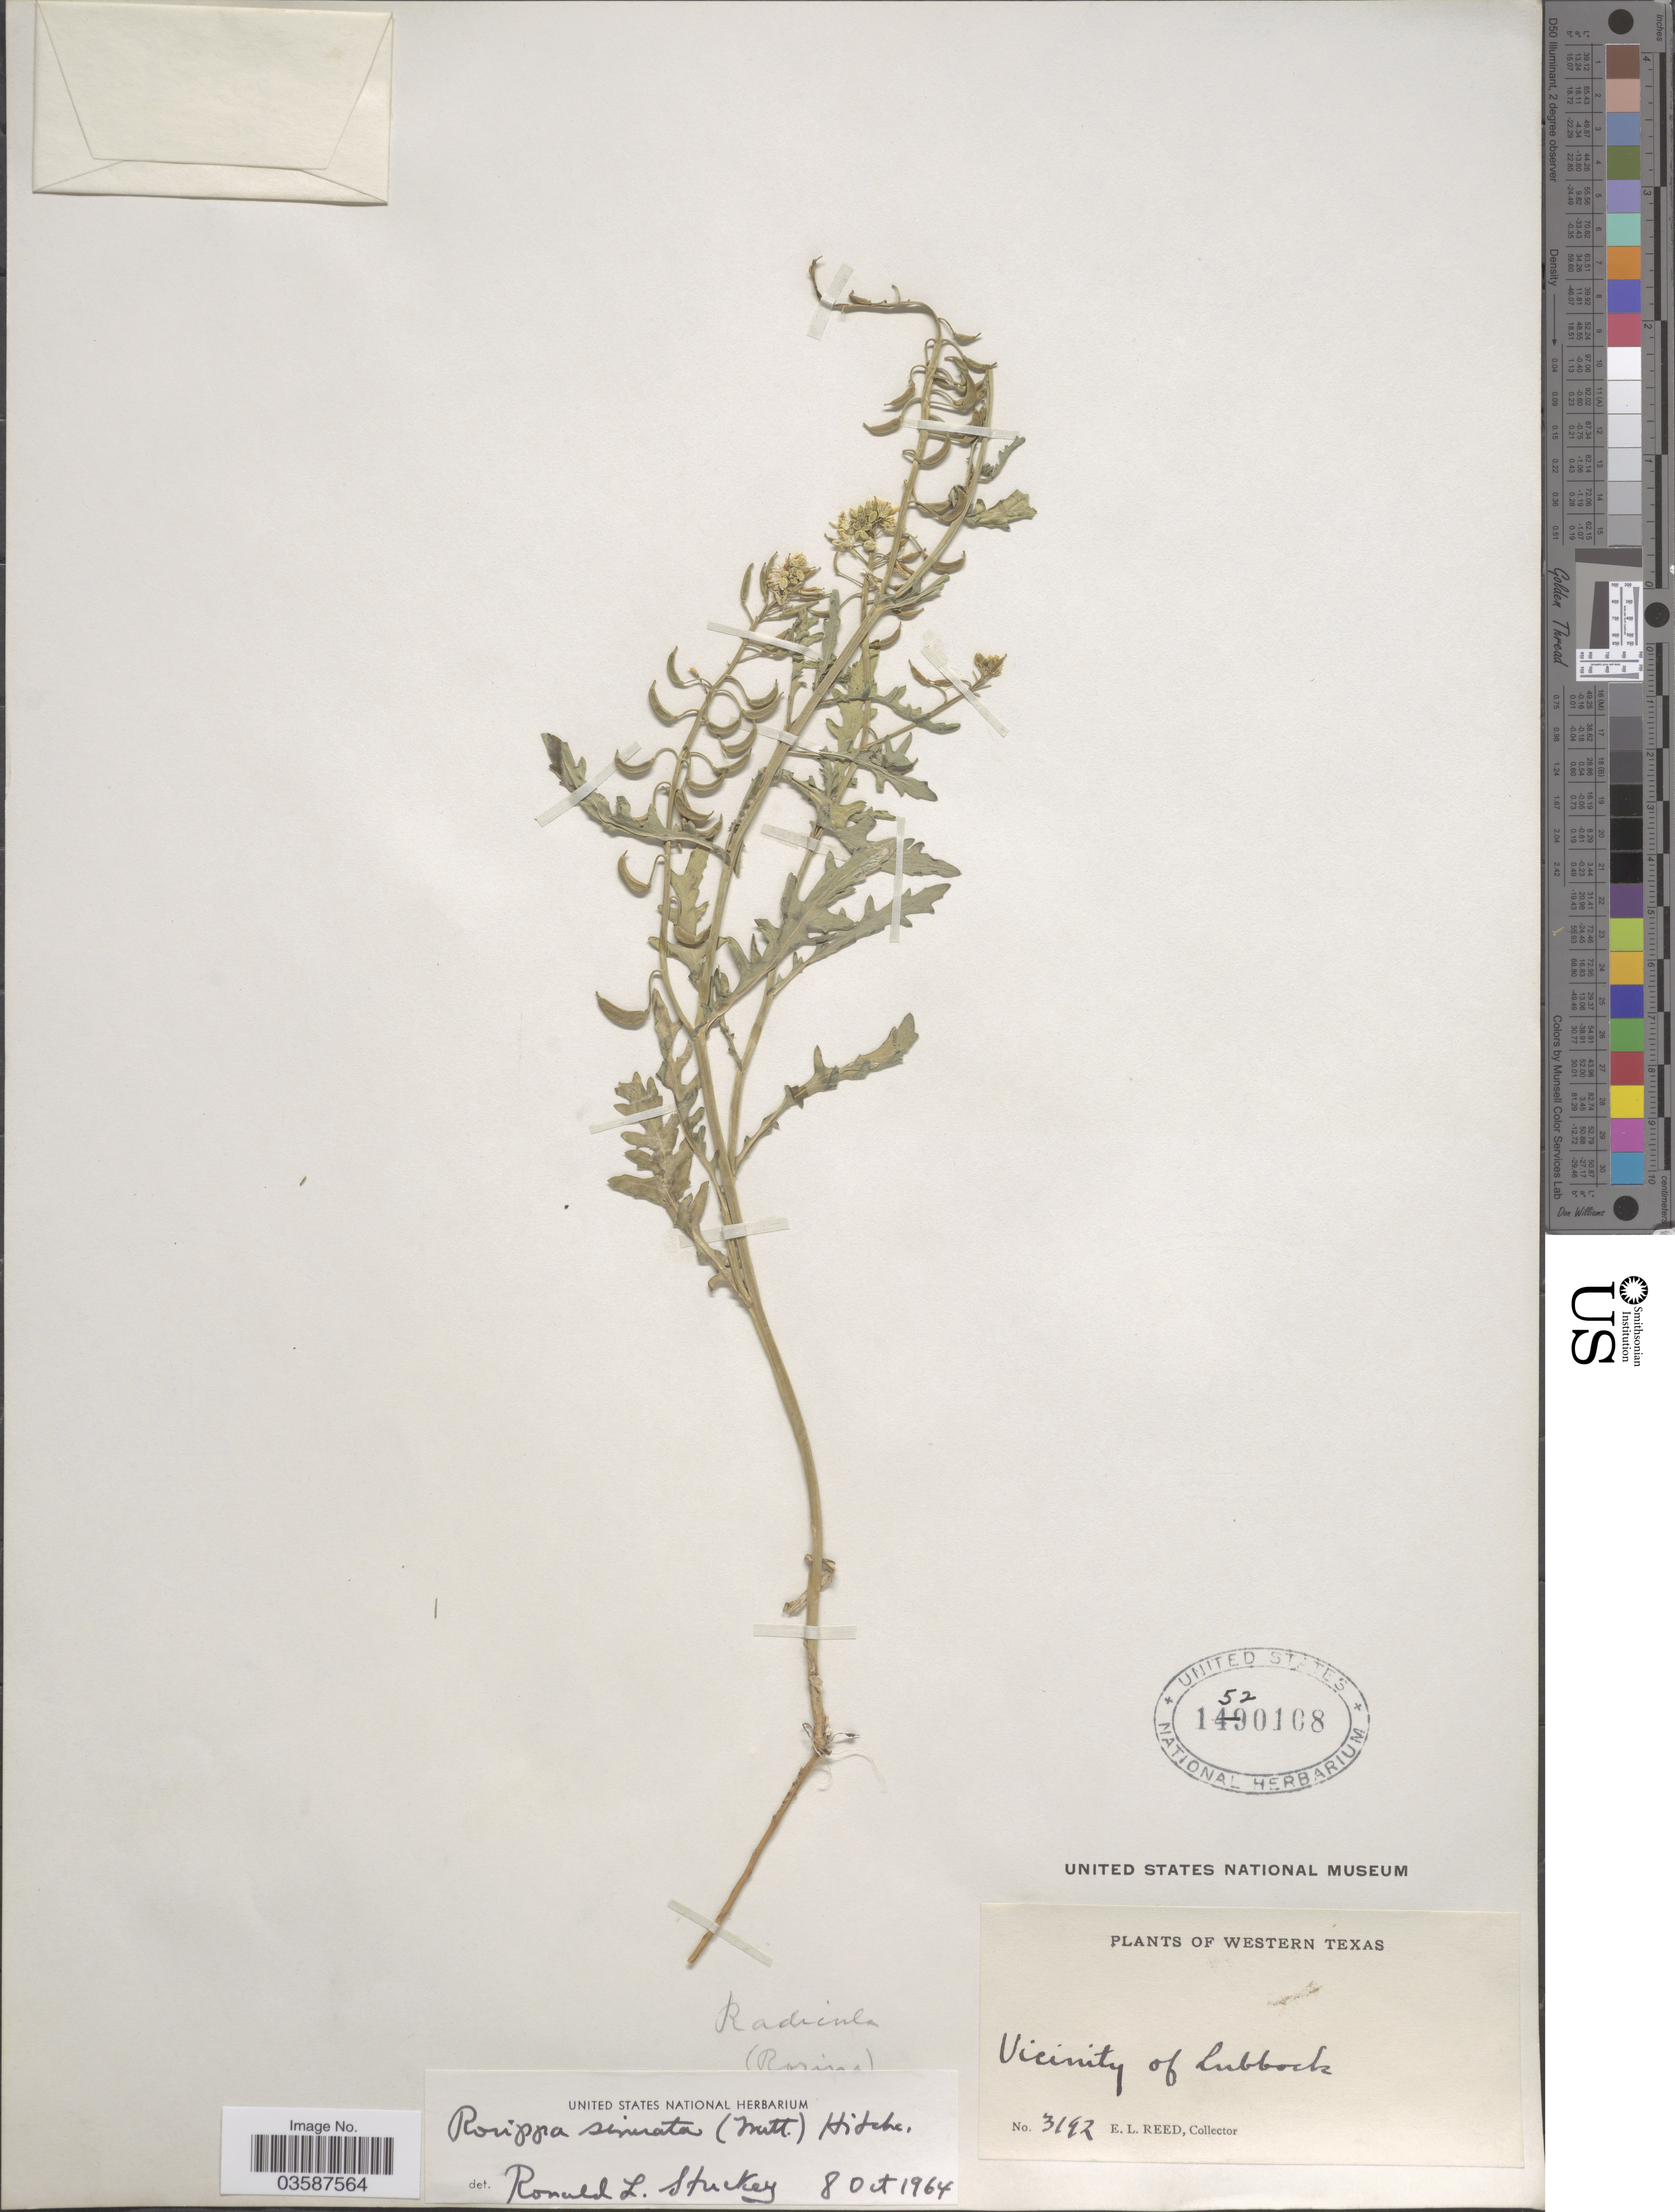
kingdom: Plantae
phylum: Tracheophyta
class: Magnoliopsida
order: Brassicales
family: Brassicaceae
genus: Rorippa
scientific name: Rorippa sinuata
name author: (Nutt.) Hitchc.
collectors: E. Reed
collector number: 3192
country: United States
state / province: Texas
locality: Western Texas. Vicinity of Lubbock.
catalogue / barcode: US 1520108